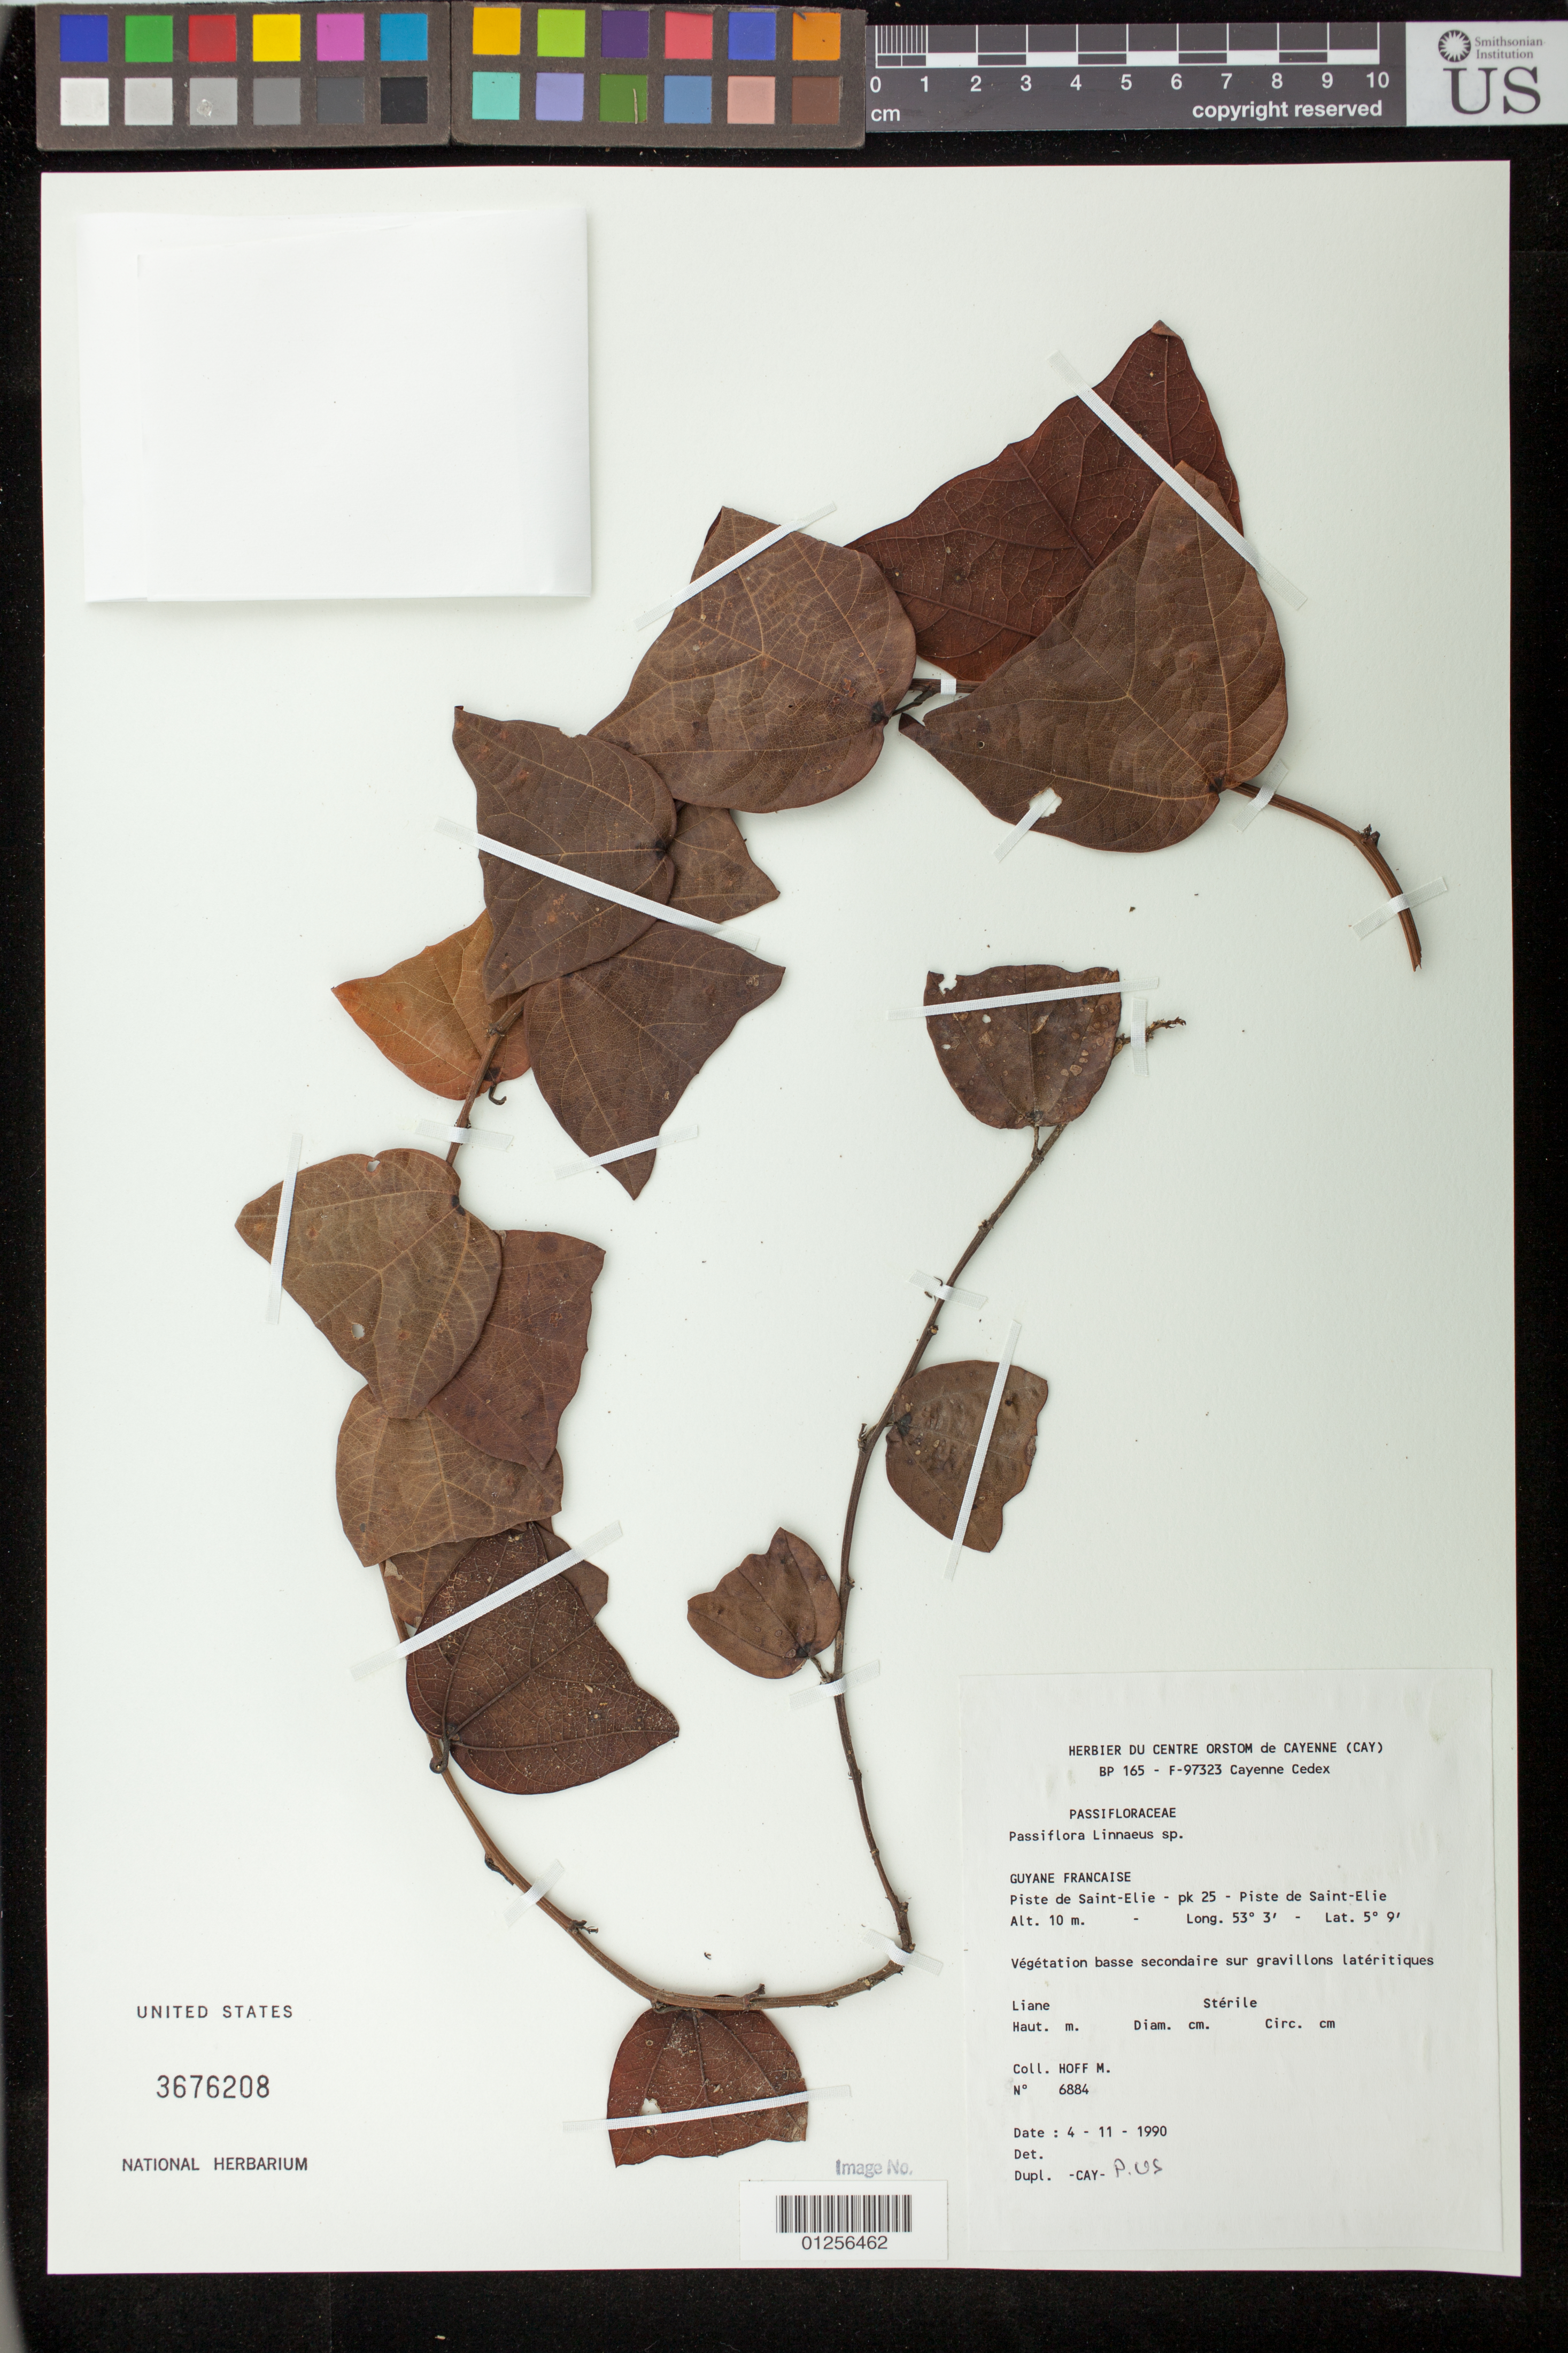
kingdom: Plantae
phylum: Tracheophyta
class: Magnoliopsida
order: Malpighiales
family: Passifloraceae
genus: Passiflora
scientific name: Passiflora vespertilio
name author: L.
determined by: Feuillet, C.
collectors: M. Hoff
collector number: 6884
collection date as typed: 4-Nov-90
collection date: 1990-11-04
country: French Guiana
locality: Piste de Saint-Élie, pk. 25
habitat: Vegetation basse secondaire sur gravillons lateritiques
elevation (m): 10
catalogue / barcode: US 3676208